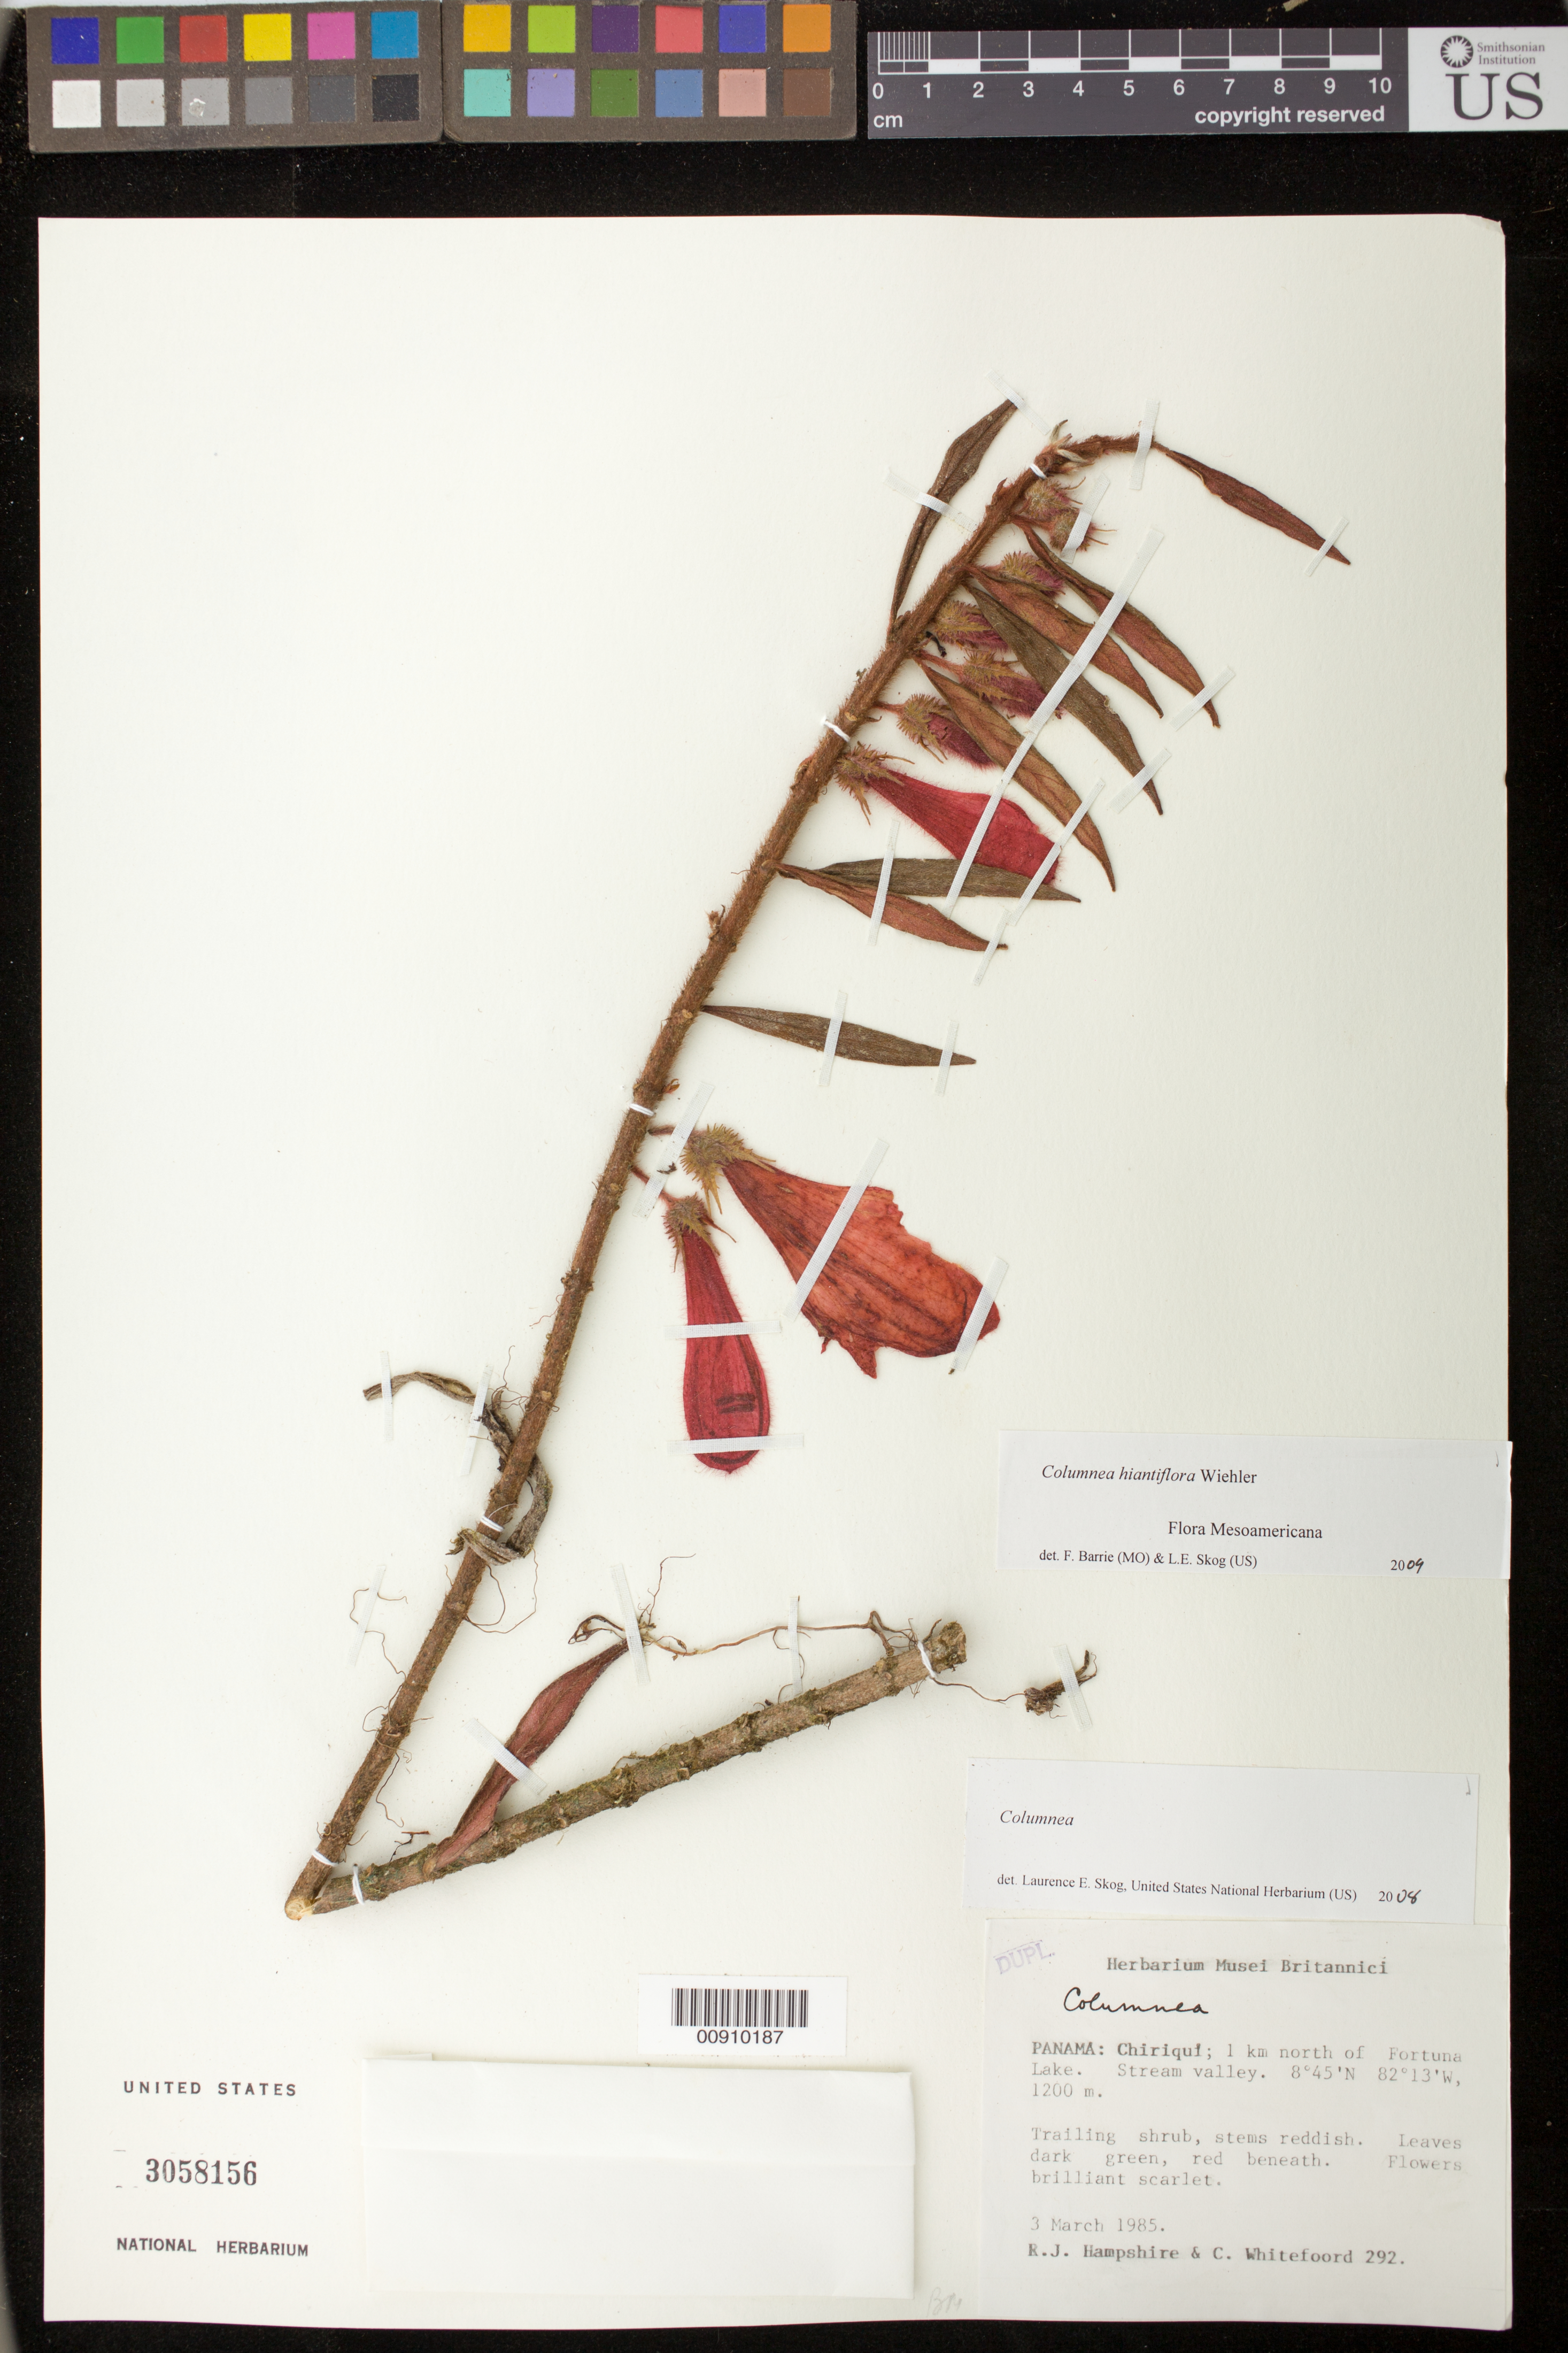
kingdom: Plantae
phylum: Tracheophyta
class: Magnoliopsida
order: Lamiales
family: Gesneriaceae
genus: Columnea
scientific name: Columnea hiantiflora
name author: Wiehler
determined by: Barrie, F. R.; Skog, Laurence E.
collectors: R. Hampshire & C. Whitefoord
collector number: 292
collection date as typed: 03 Mar 1985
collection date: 1985-03-03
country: Panama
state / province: Chiriquí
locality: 1 km N of Fortuna Lake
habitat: Stream valley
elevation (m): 1200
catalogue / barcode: US 3058156